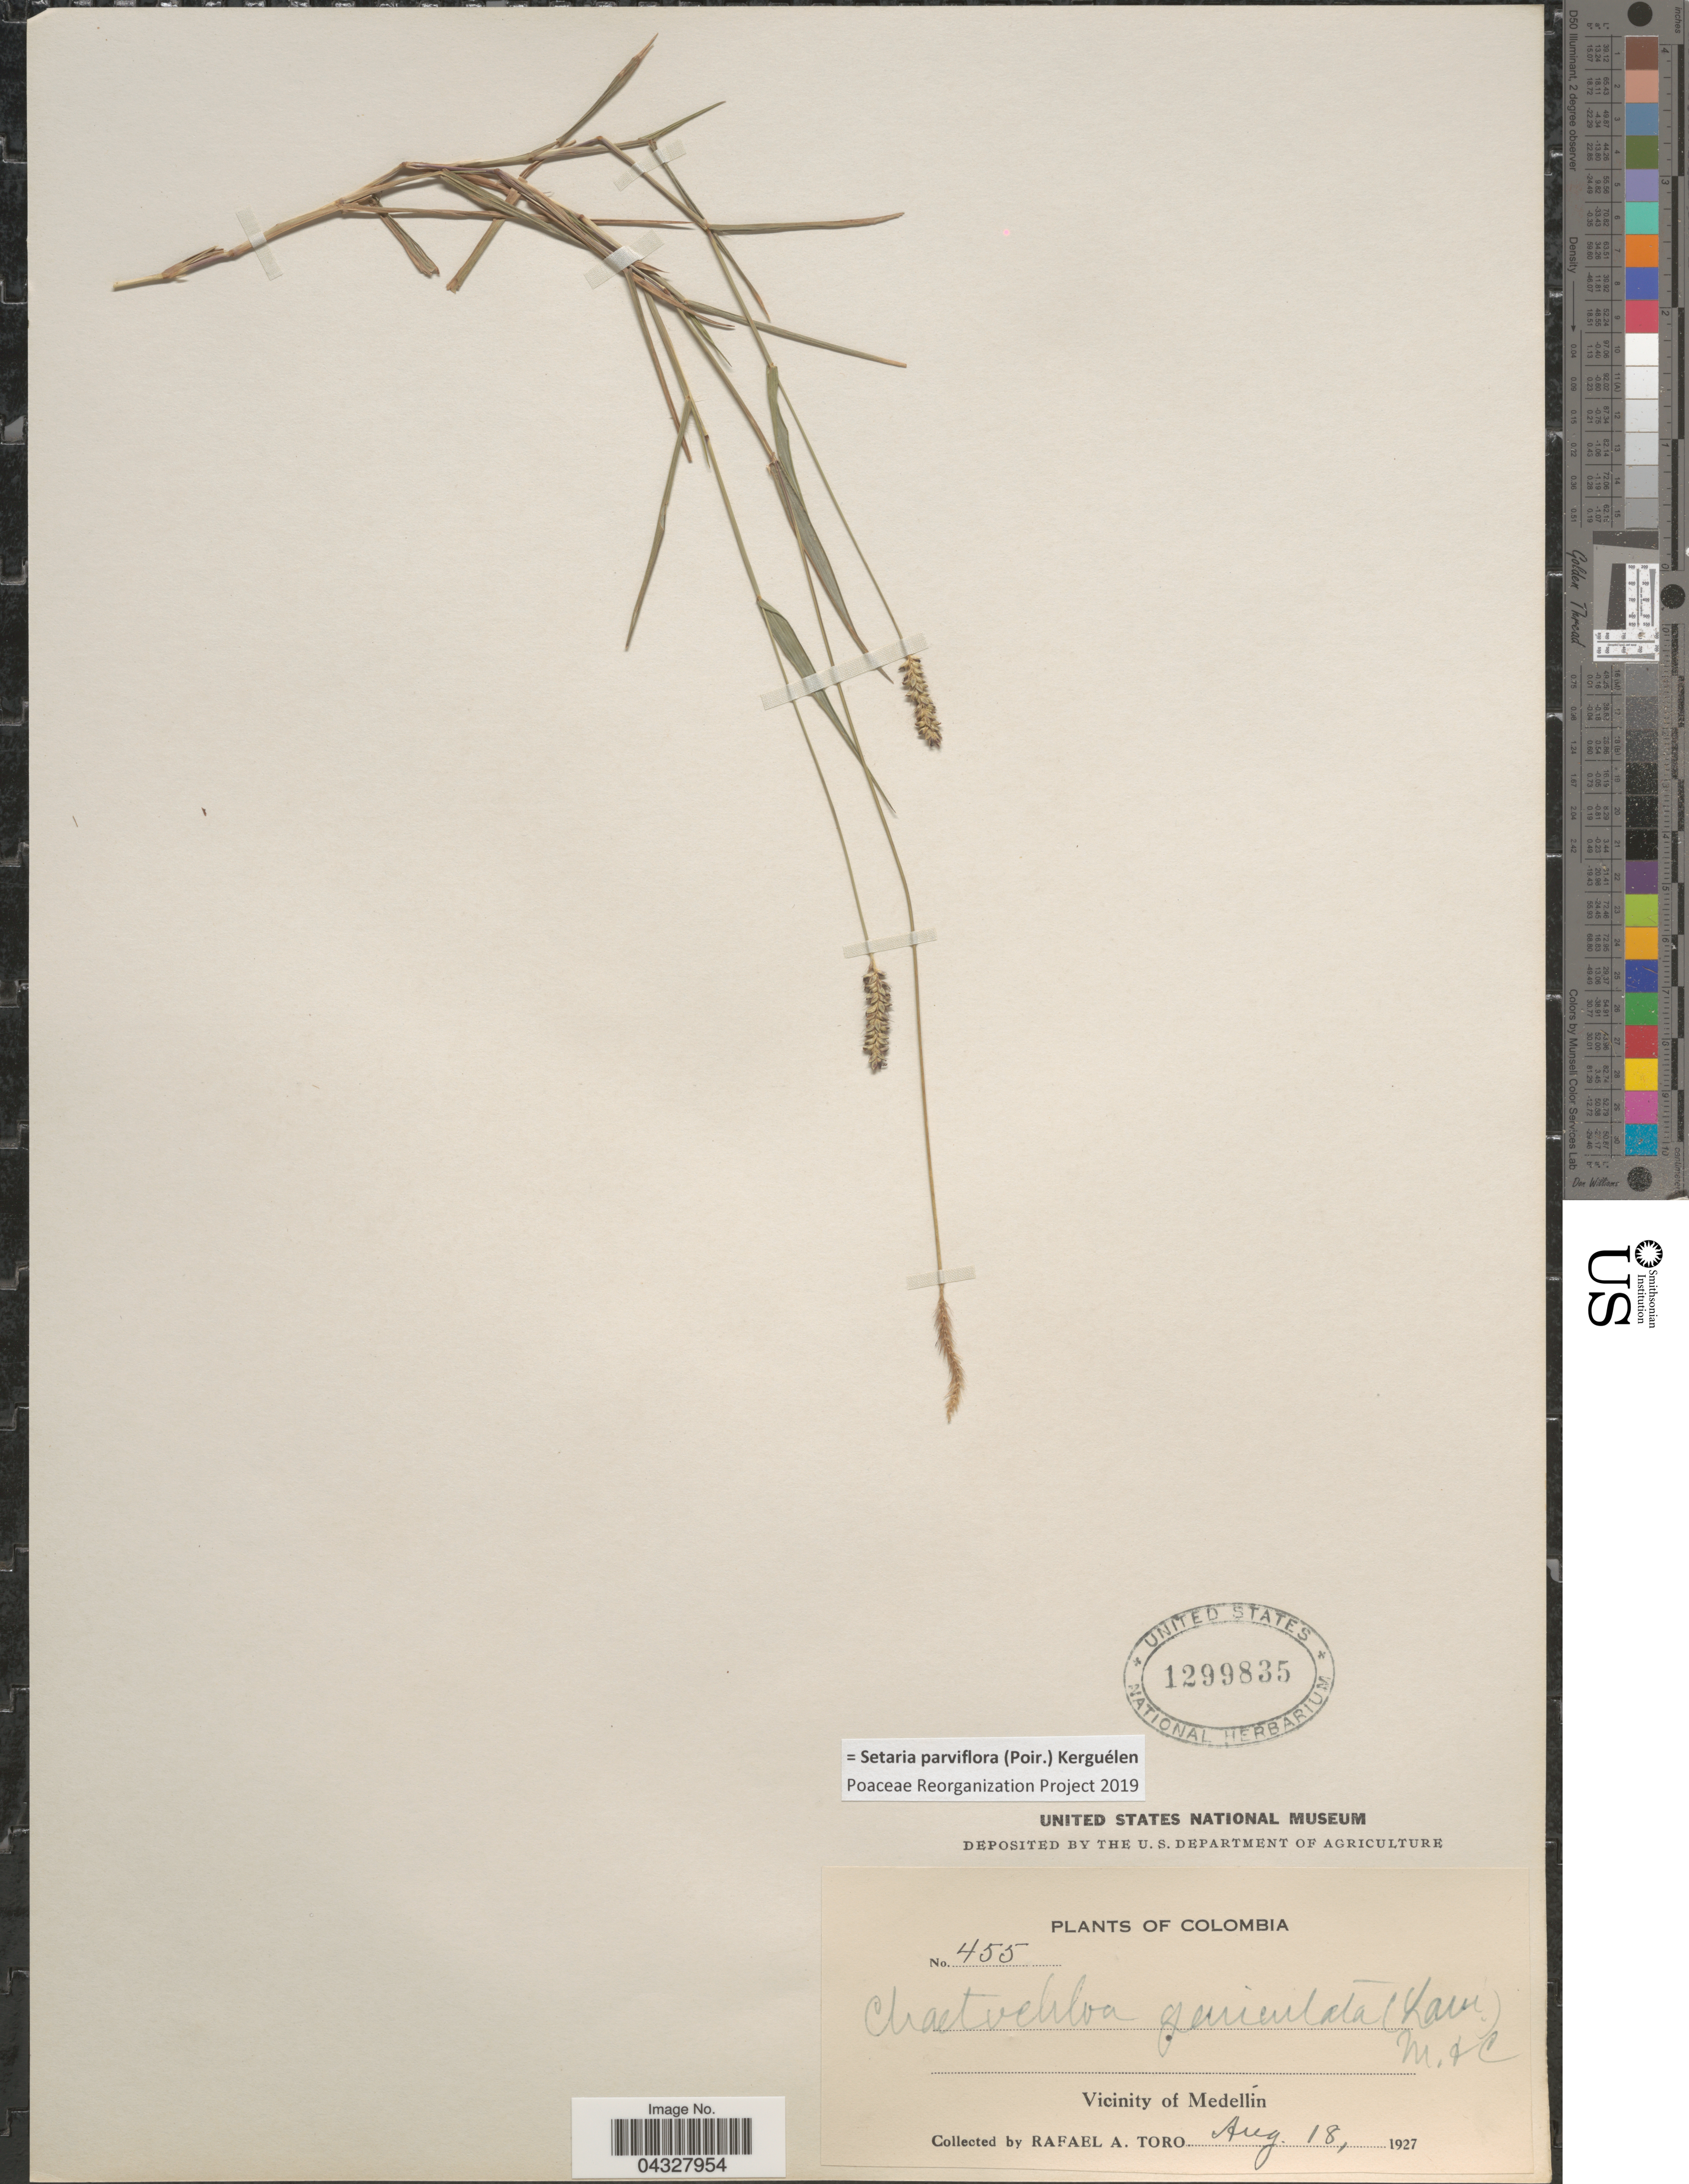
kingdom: Plantae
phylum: Tracheophyta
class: Liliopsida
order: Poales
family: Poaceae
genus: Setaria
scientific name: Setaria parviflora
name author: (Poir.) Kerguélen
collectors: R. A. Toro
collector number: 455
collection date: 1927-08-18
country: Colombia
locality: Vicinity of Medellín.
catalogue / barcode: US 1299835